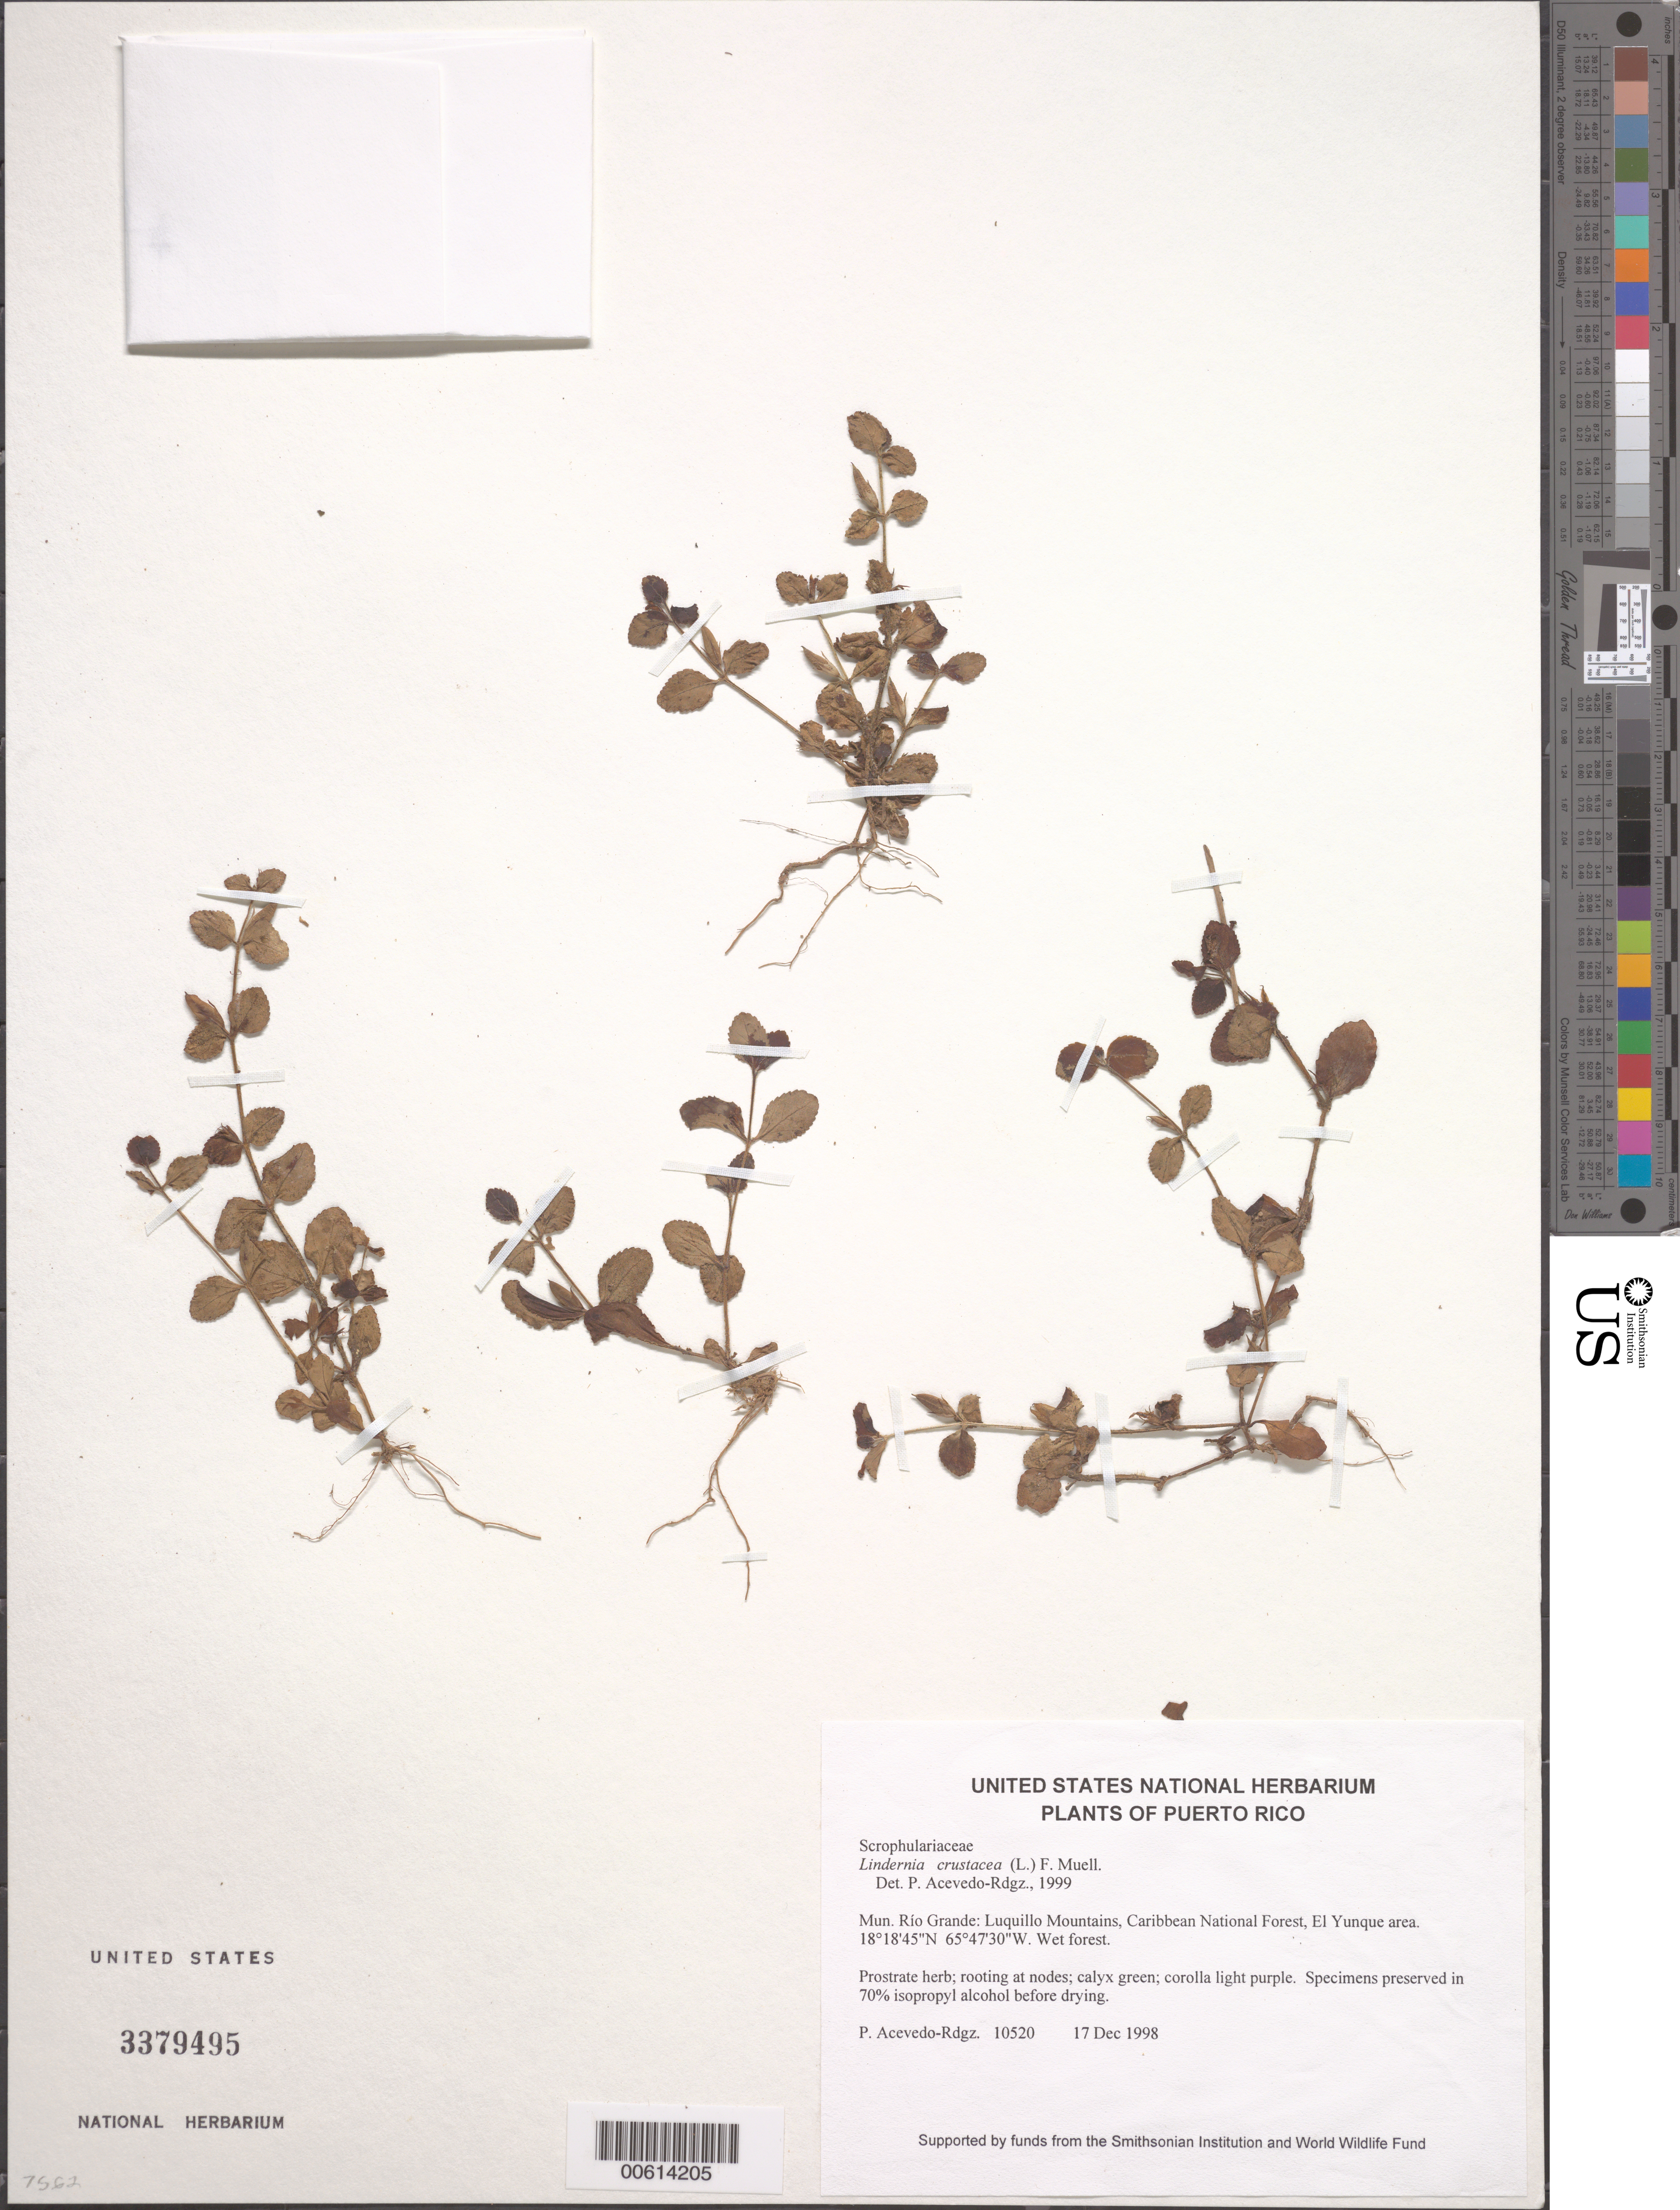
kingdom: Plantae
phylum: Tracheophyta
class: Magnoliopsida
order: Lamiales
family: Linderniaceae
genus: Lindernia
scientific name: Lindernia crustacea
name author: (L.) F. Muell.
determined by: Acevedo-Rodríguez, P., (BOT), Smithsonian Institution - National Museum of Natural History (UNITED STATES)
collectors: P. Acevedo-Rodr.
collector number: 10520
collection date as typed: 17 Dec 1998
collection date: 1998-12-17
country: Puerto Rico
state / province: Río Grande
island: Puerto Rico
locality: Río Grande: Luquillo Mountains, Caribbean National Forest, El Yunque area.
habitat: Wet forest.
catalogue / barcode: US 3379495